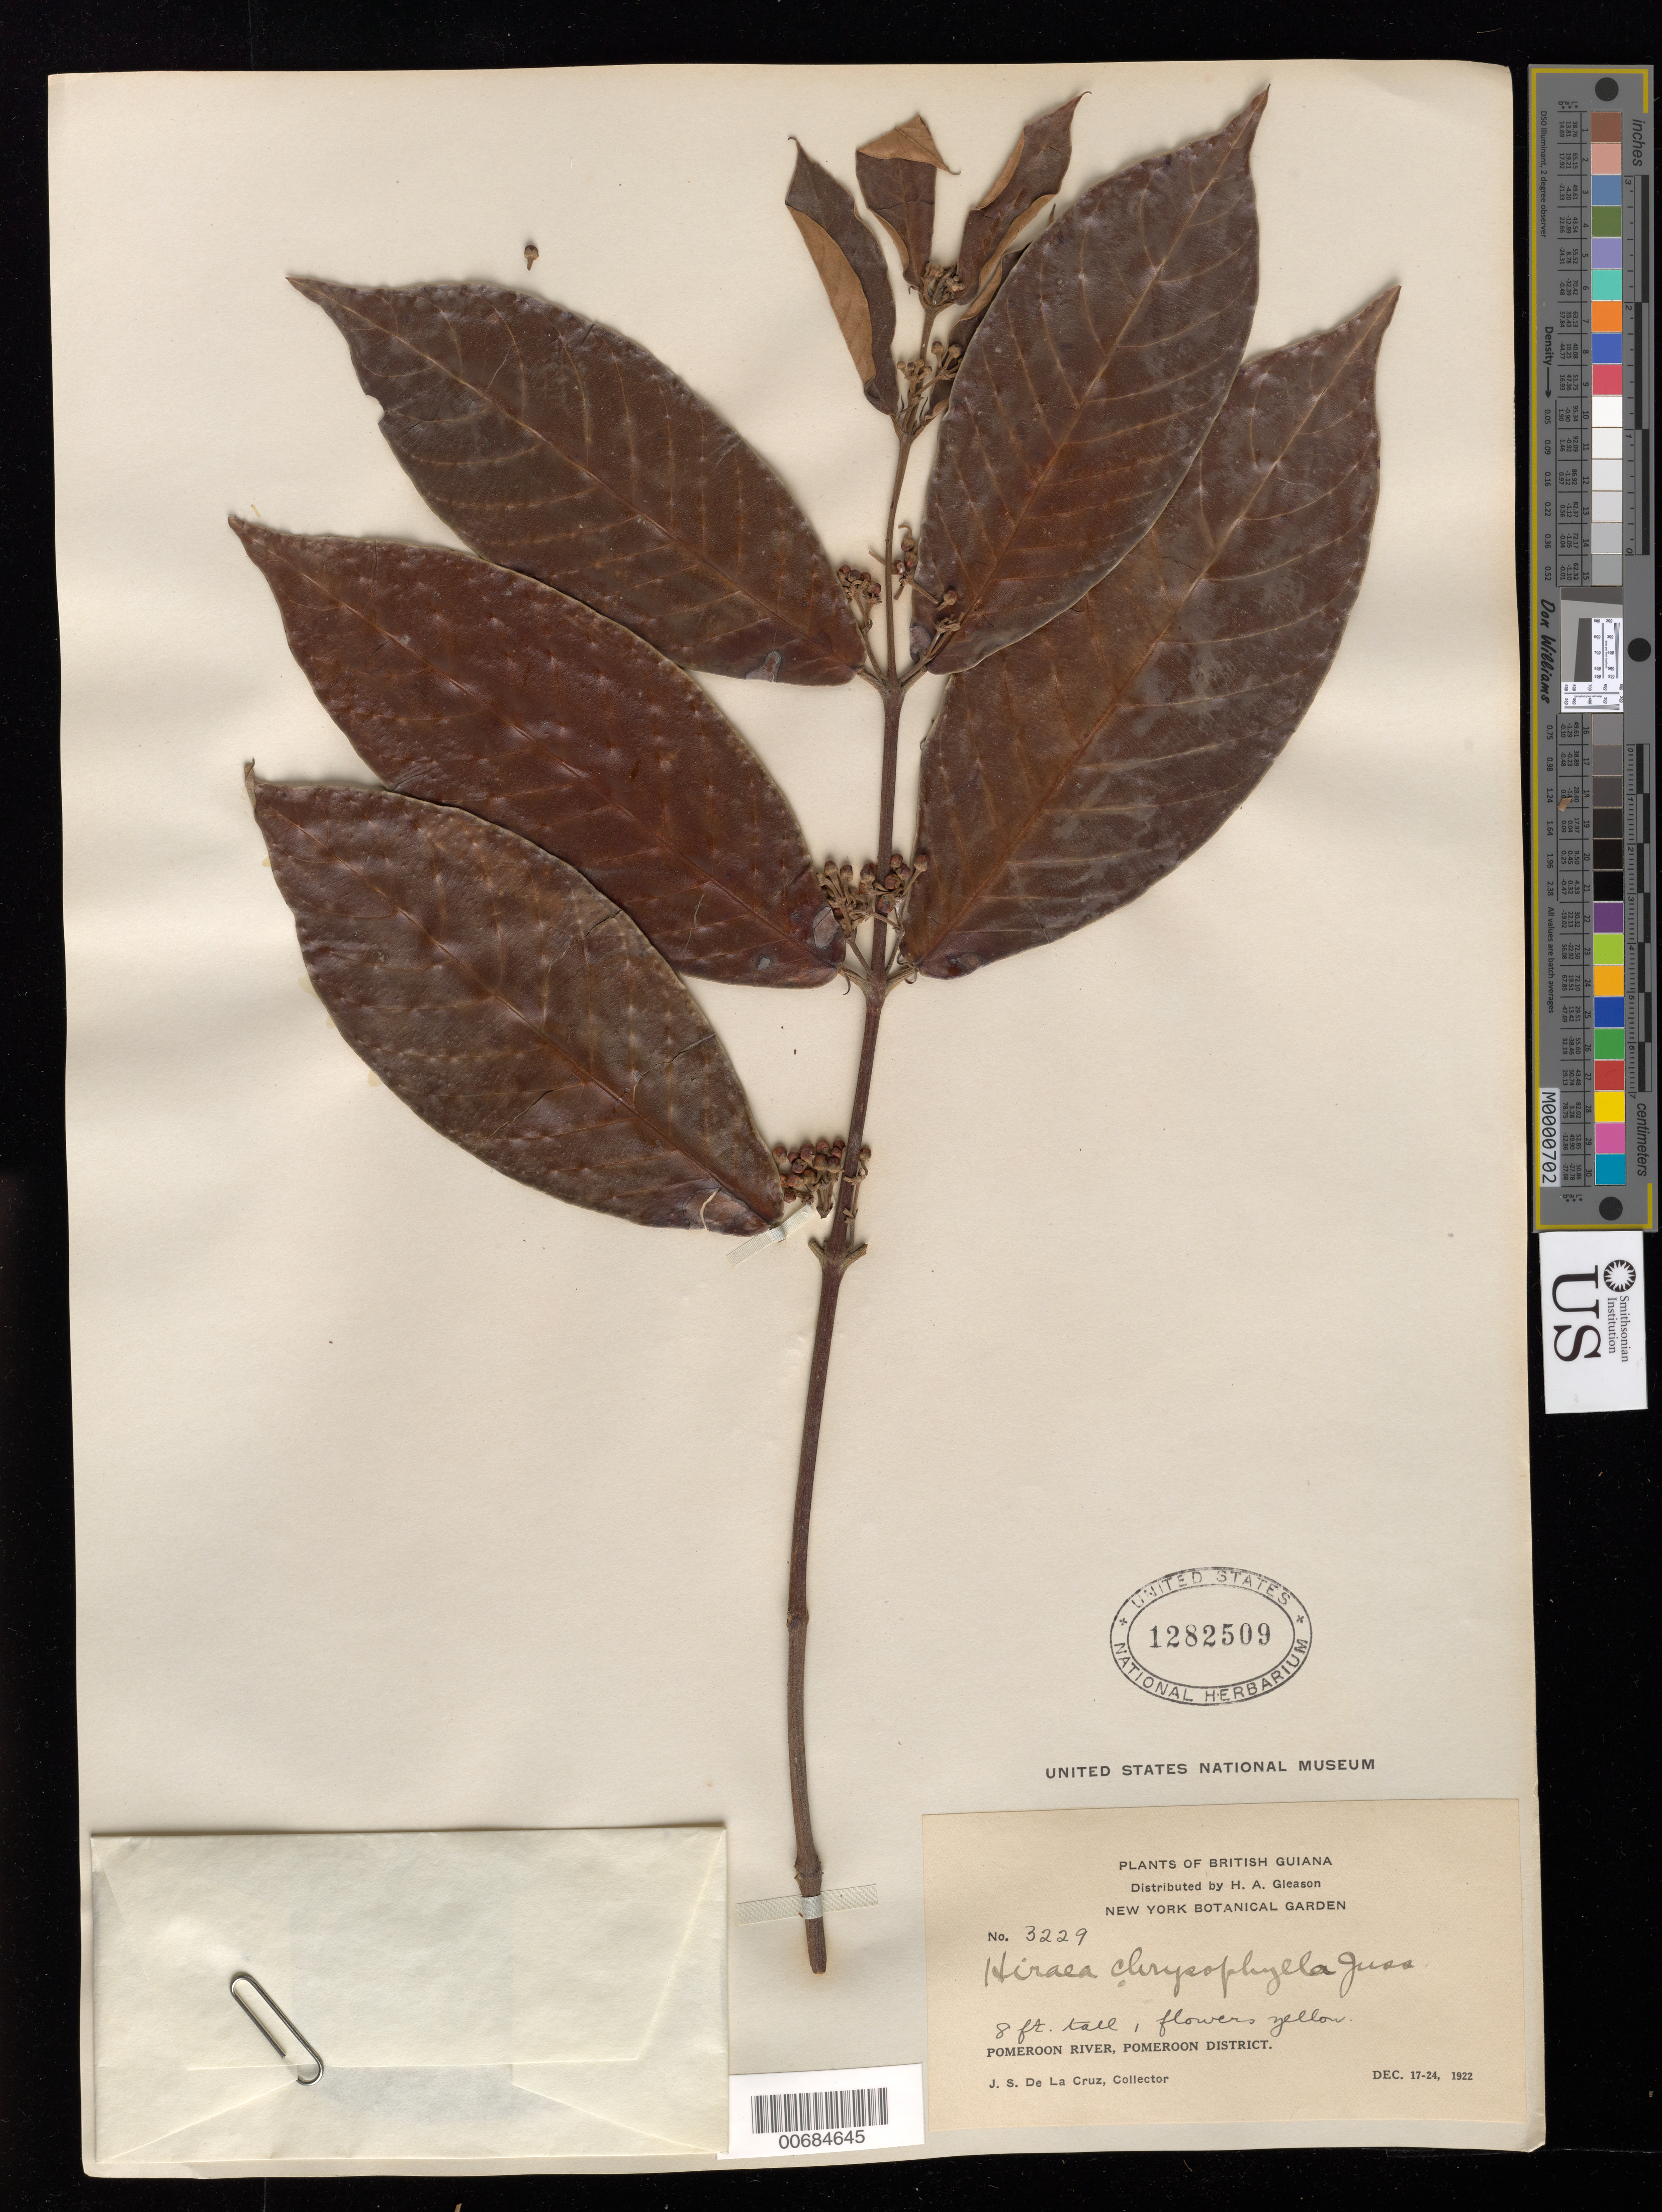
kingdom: Plantae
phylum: Tracheophyta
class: Magnoliopsida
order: Malpighiales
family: Malpighiaceae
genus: Hiraea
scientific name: Hiraea chrysophylla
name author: A. Juss.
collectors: J. S. de la Cruz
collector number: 3229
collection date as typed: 17-Dec-22 to 24-Dec-22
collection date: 1922-12-17/1922-12-24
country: Guyana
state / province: Pomeroon-Supenaam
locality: Pomeroon R.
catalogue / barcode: US 1282509